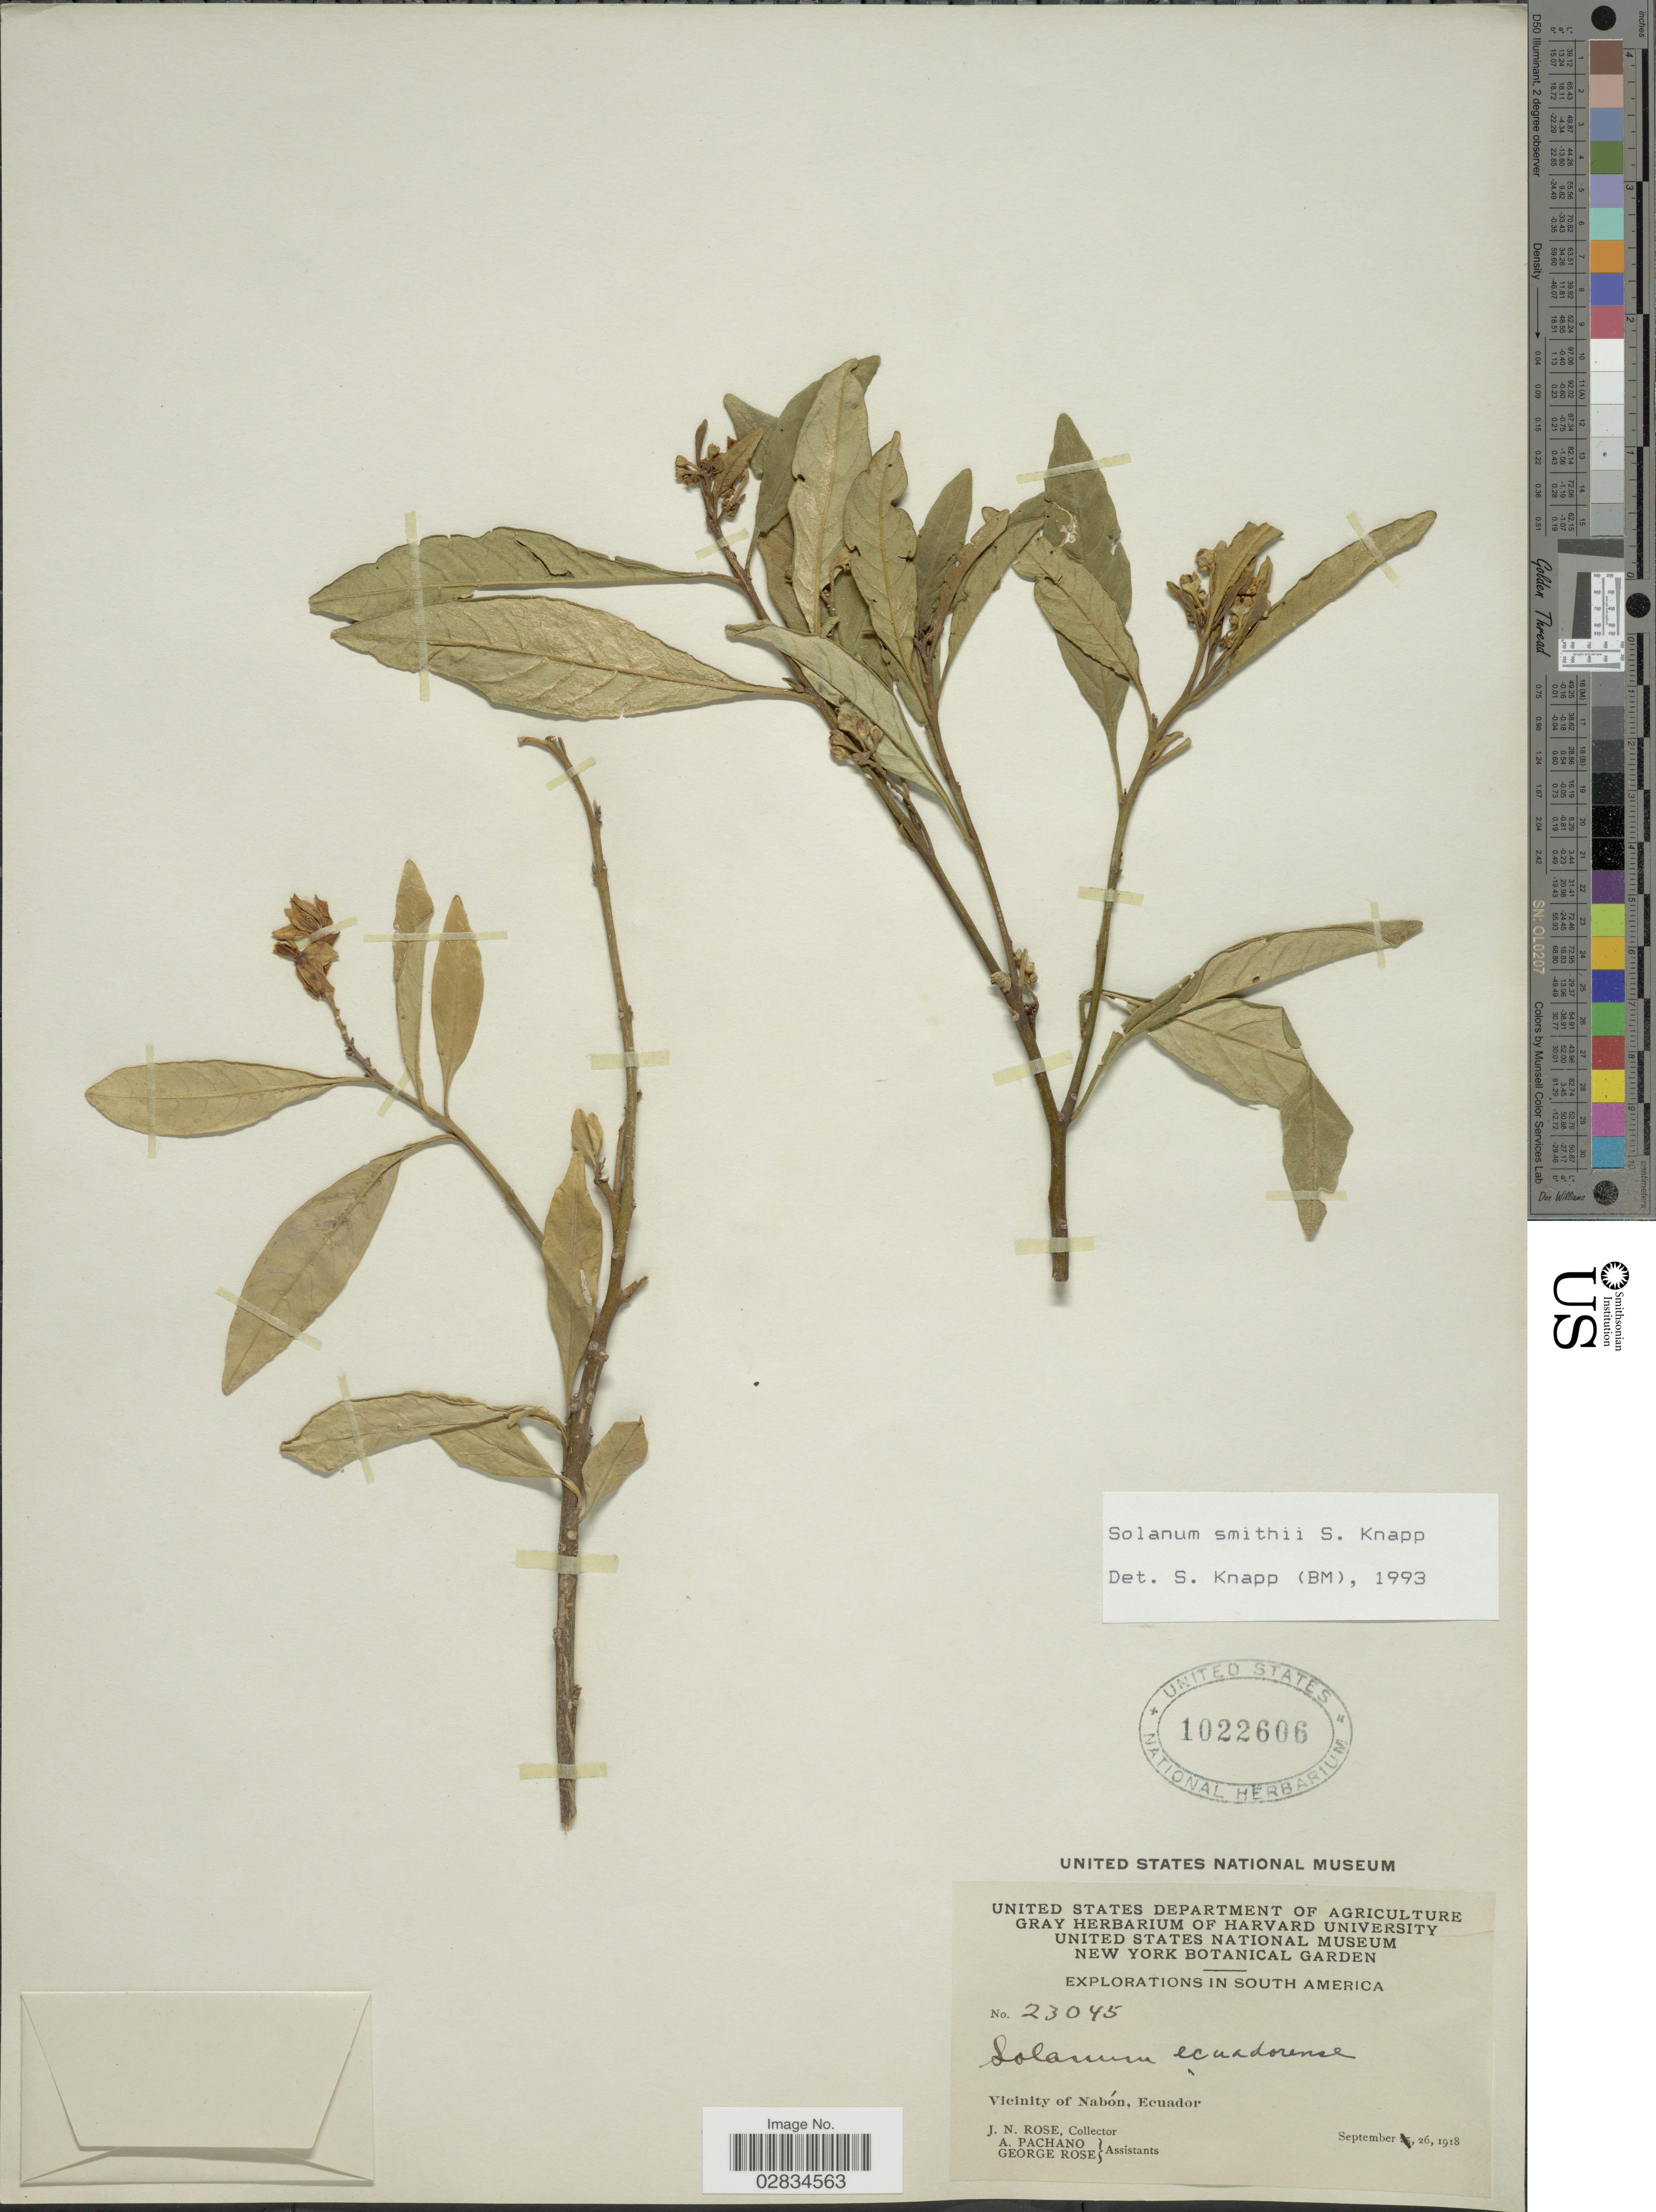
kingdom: Plantae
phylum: Tracheophyta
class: Magnoliopsida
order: Solanales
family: Solanaceae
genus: Solanum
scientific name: Solanum smithii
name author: S. Knapp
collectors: J. N. Rose, A. Pachano & G. Rose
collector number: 23045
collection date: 1918-09-26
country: Ecuador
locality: Vicinity of Nabón.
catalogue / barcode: US 1022606